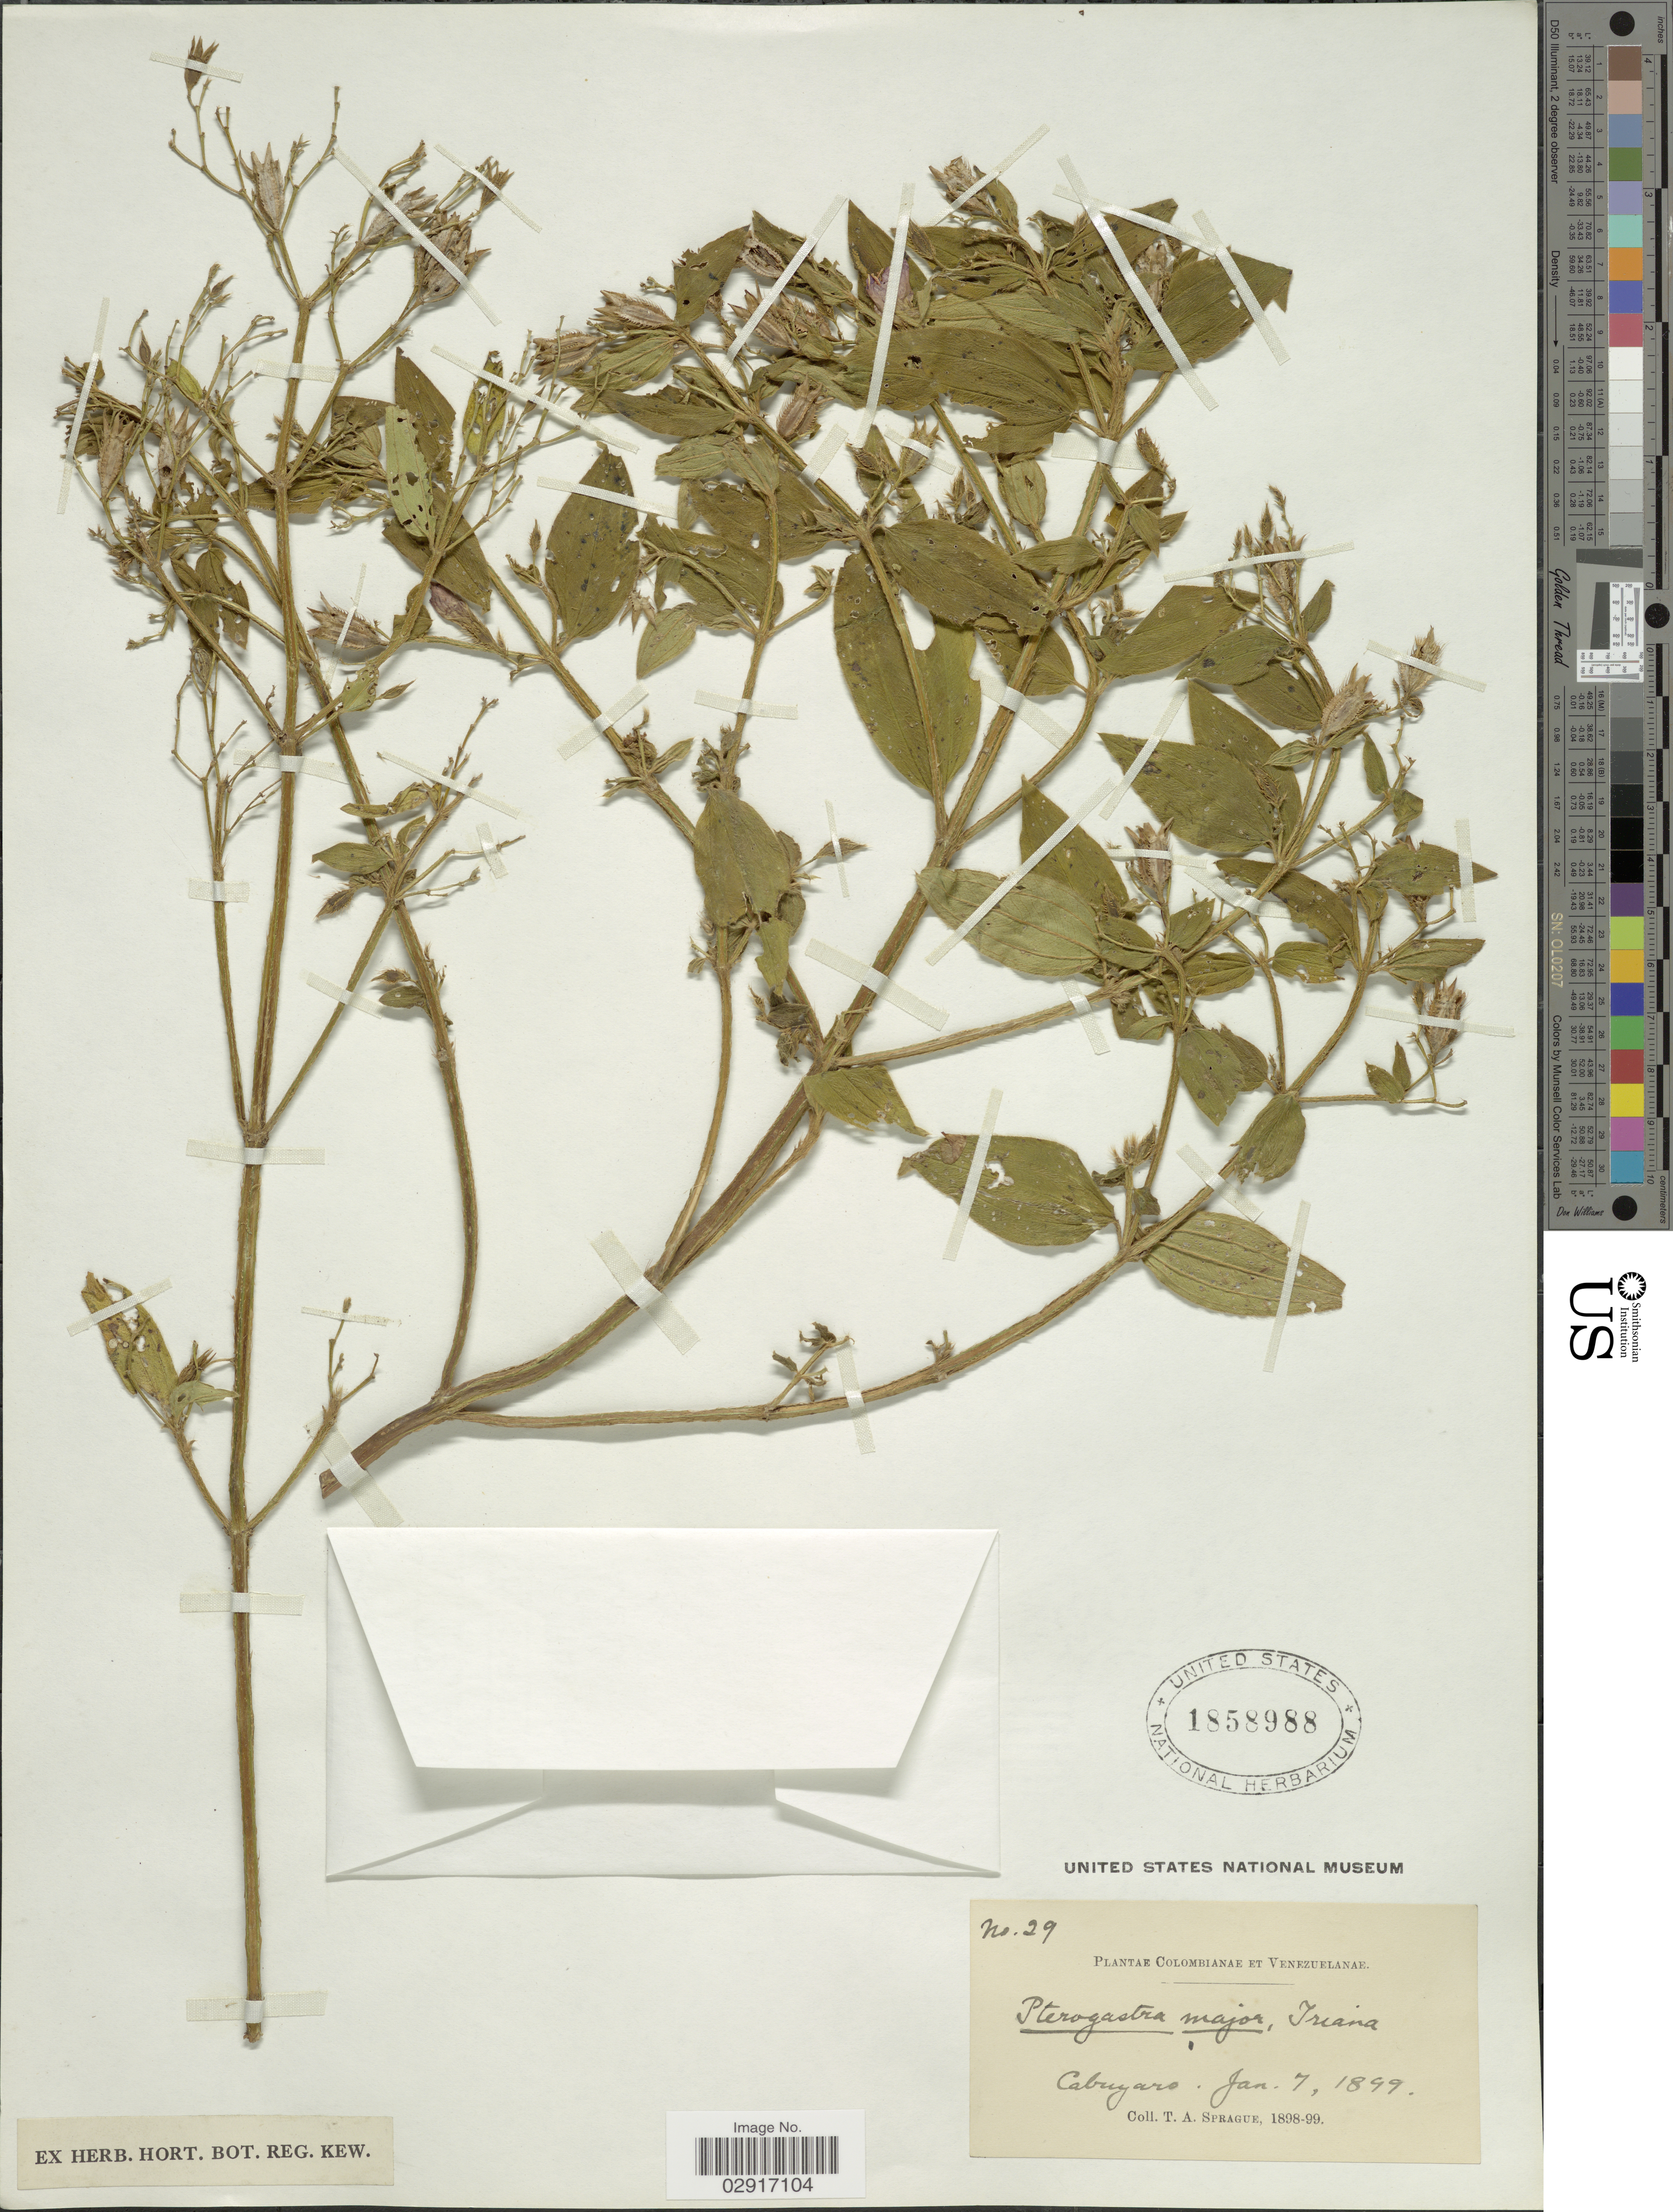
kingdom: Plantae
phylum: Tracheophyta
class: Magnoliopsida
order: Myrtales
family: Melastomataceae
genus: Pterogastra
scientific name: Pterogastra divaricata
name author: (Bonpl.) Naudin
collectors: T. A. Sprague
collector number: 29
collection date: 1899-01-07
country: Colombia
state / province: Meta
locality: Colombianae et Venezuelanae. Cabuyaro.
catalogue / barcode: US 1858988